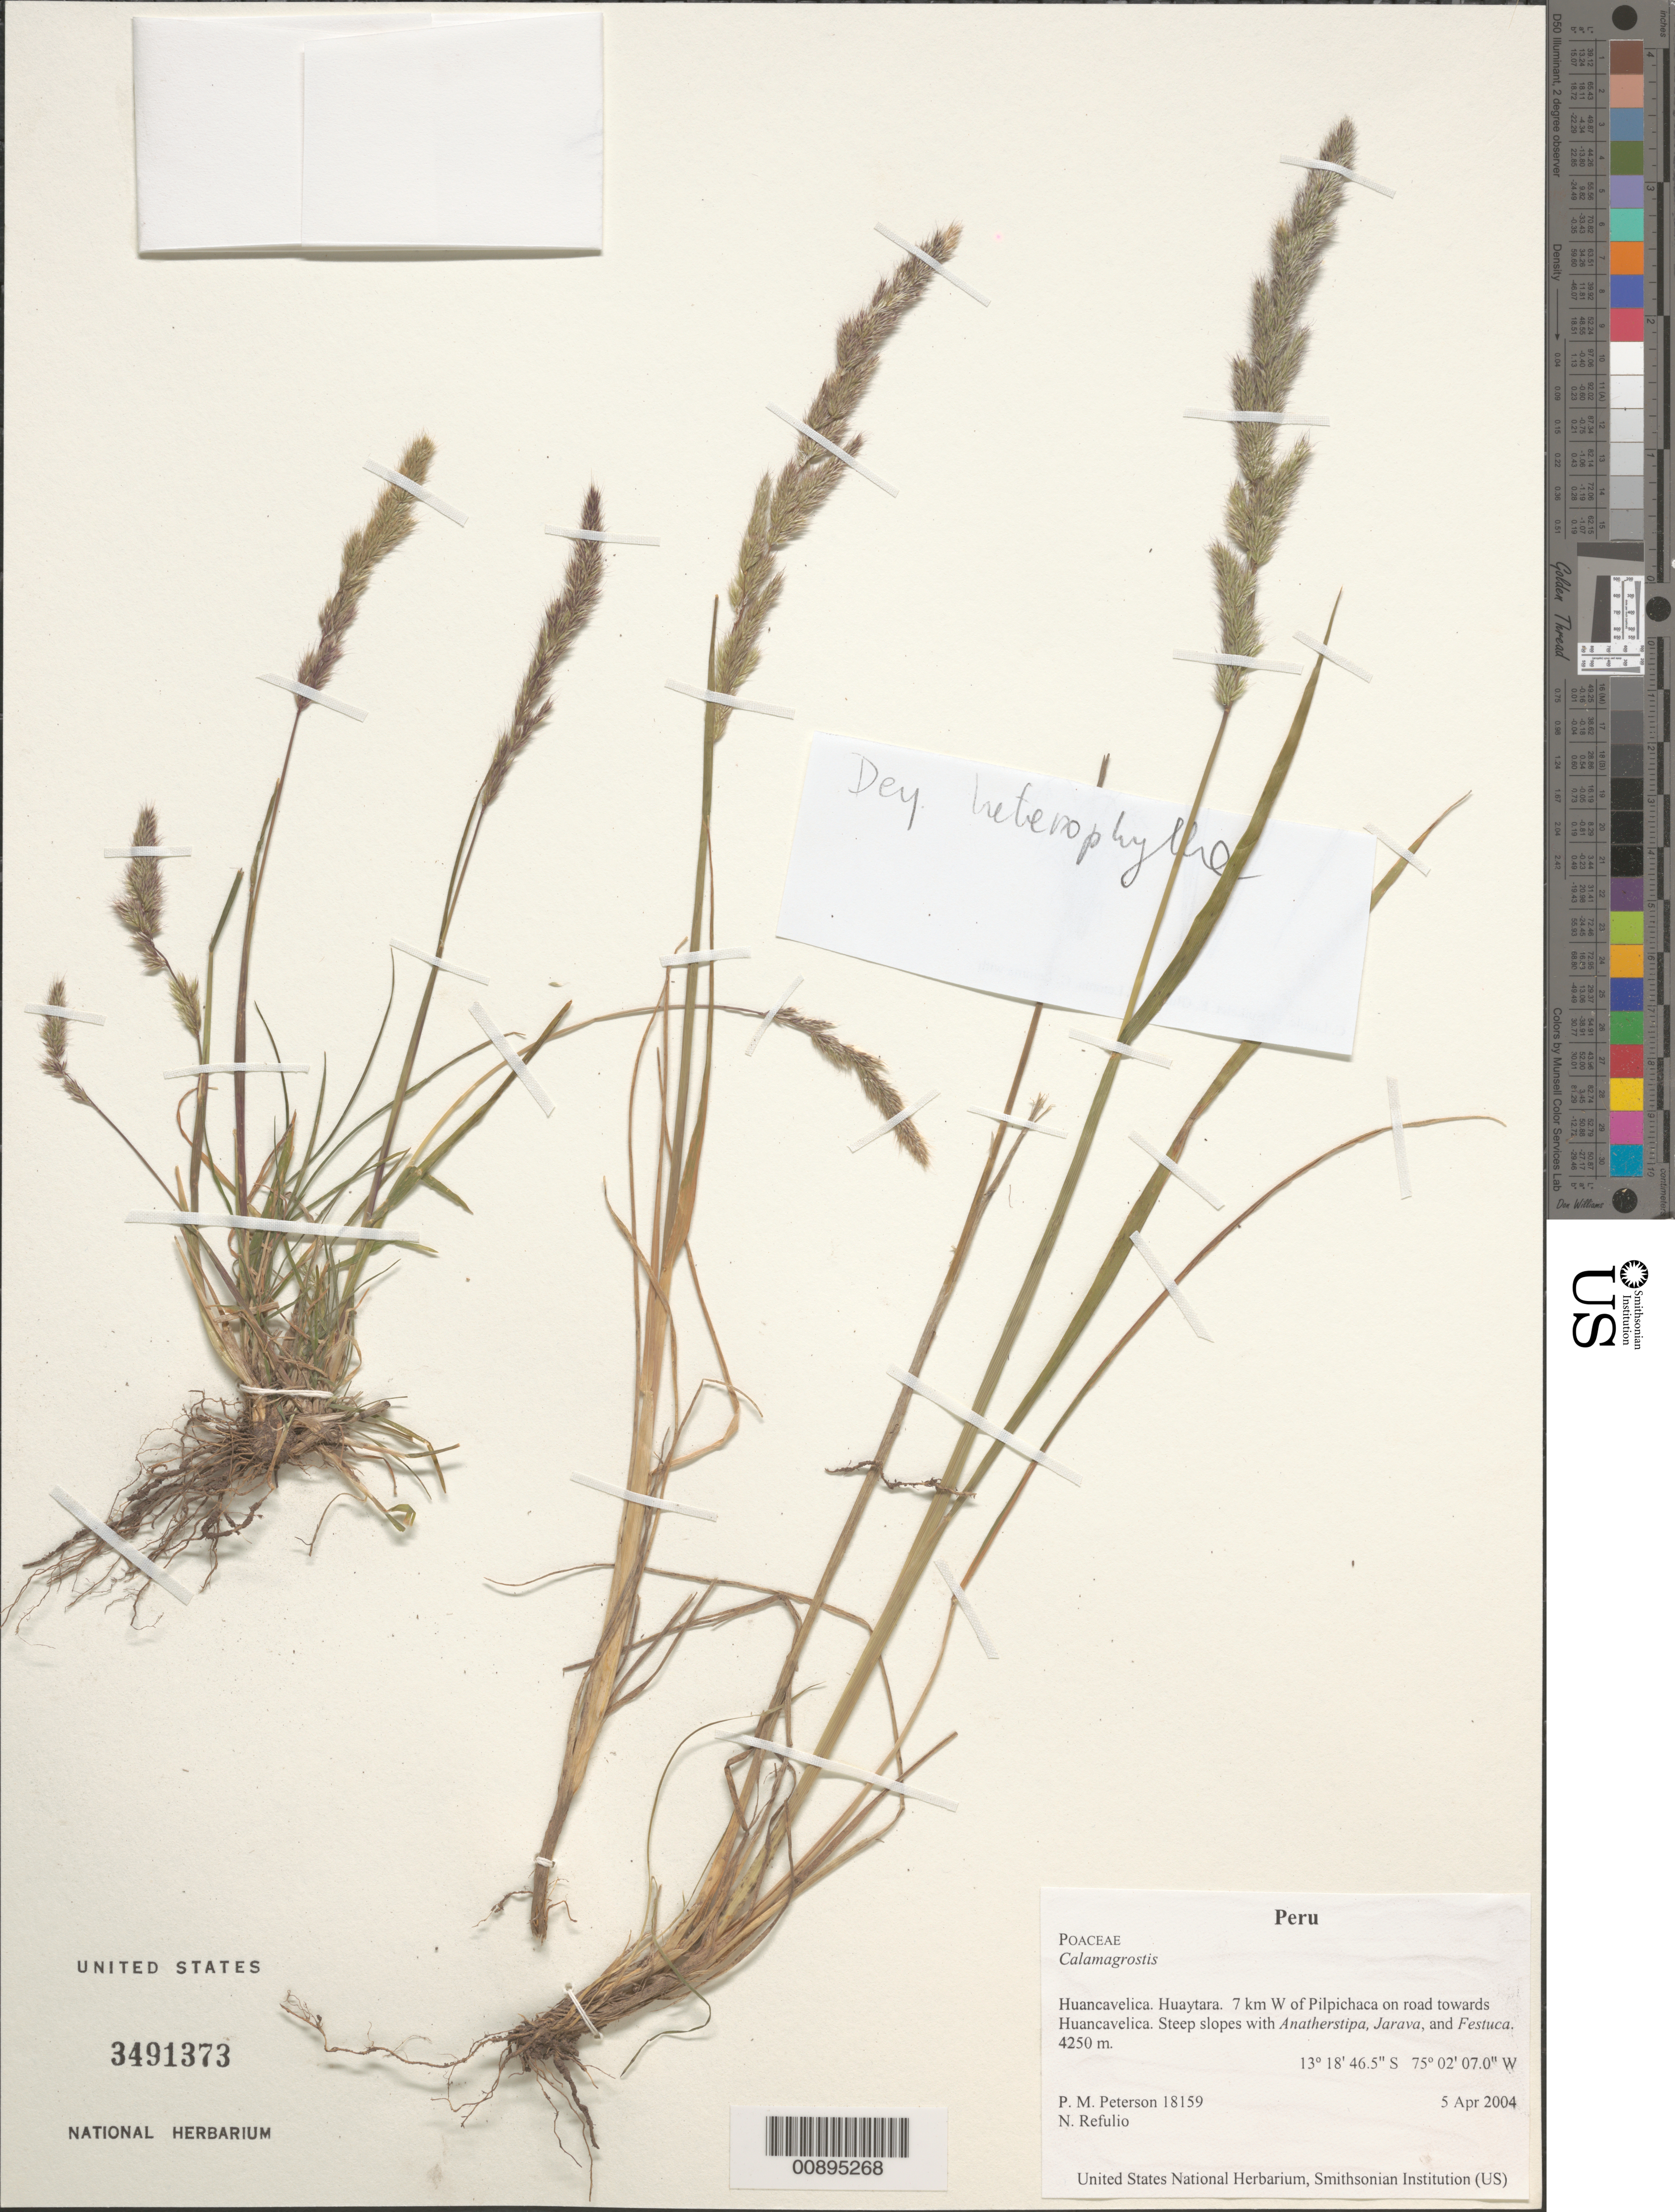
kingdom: Plantae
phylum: Tracheophyta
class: Liliopsida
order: Poales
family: Poaceae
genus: Calamagrostis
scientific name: Calamagrostis sp.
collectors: P. M. Peterson & N. Refulio-Rodríguez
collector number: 18159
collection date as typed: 05 Apr 2004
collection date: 2004-04-05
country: Peru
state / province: Huancavelica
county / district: Huaytara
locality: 7 km W of Pilpichaca on road towards Huancavelica. Steep slopes with Anatherstipa, Jarava, and Festuca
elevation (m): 4250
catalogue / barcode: US 3491373